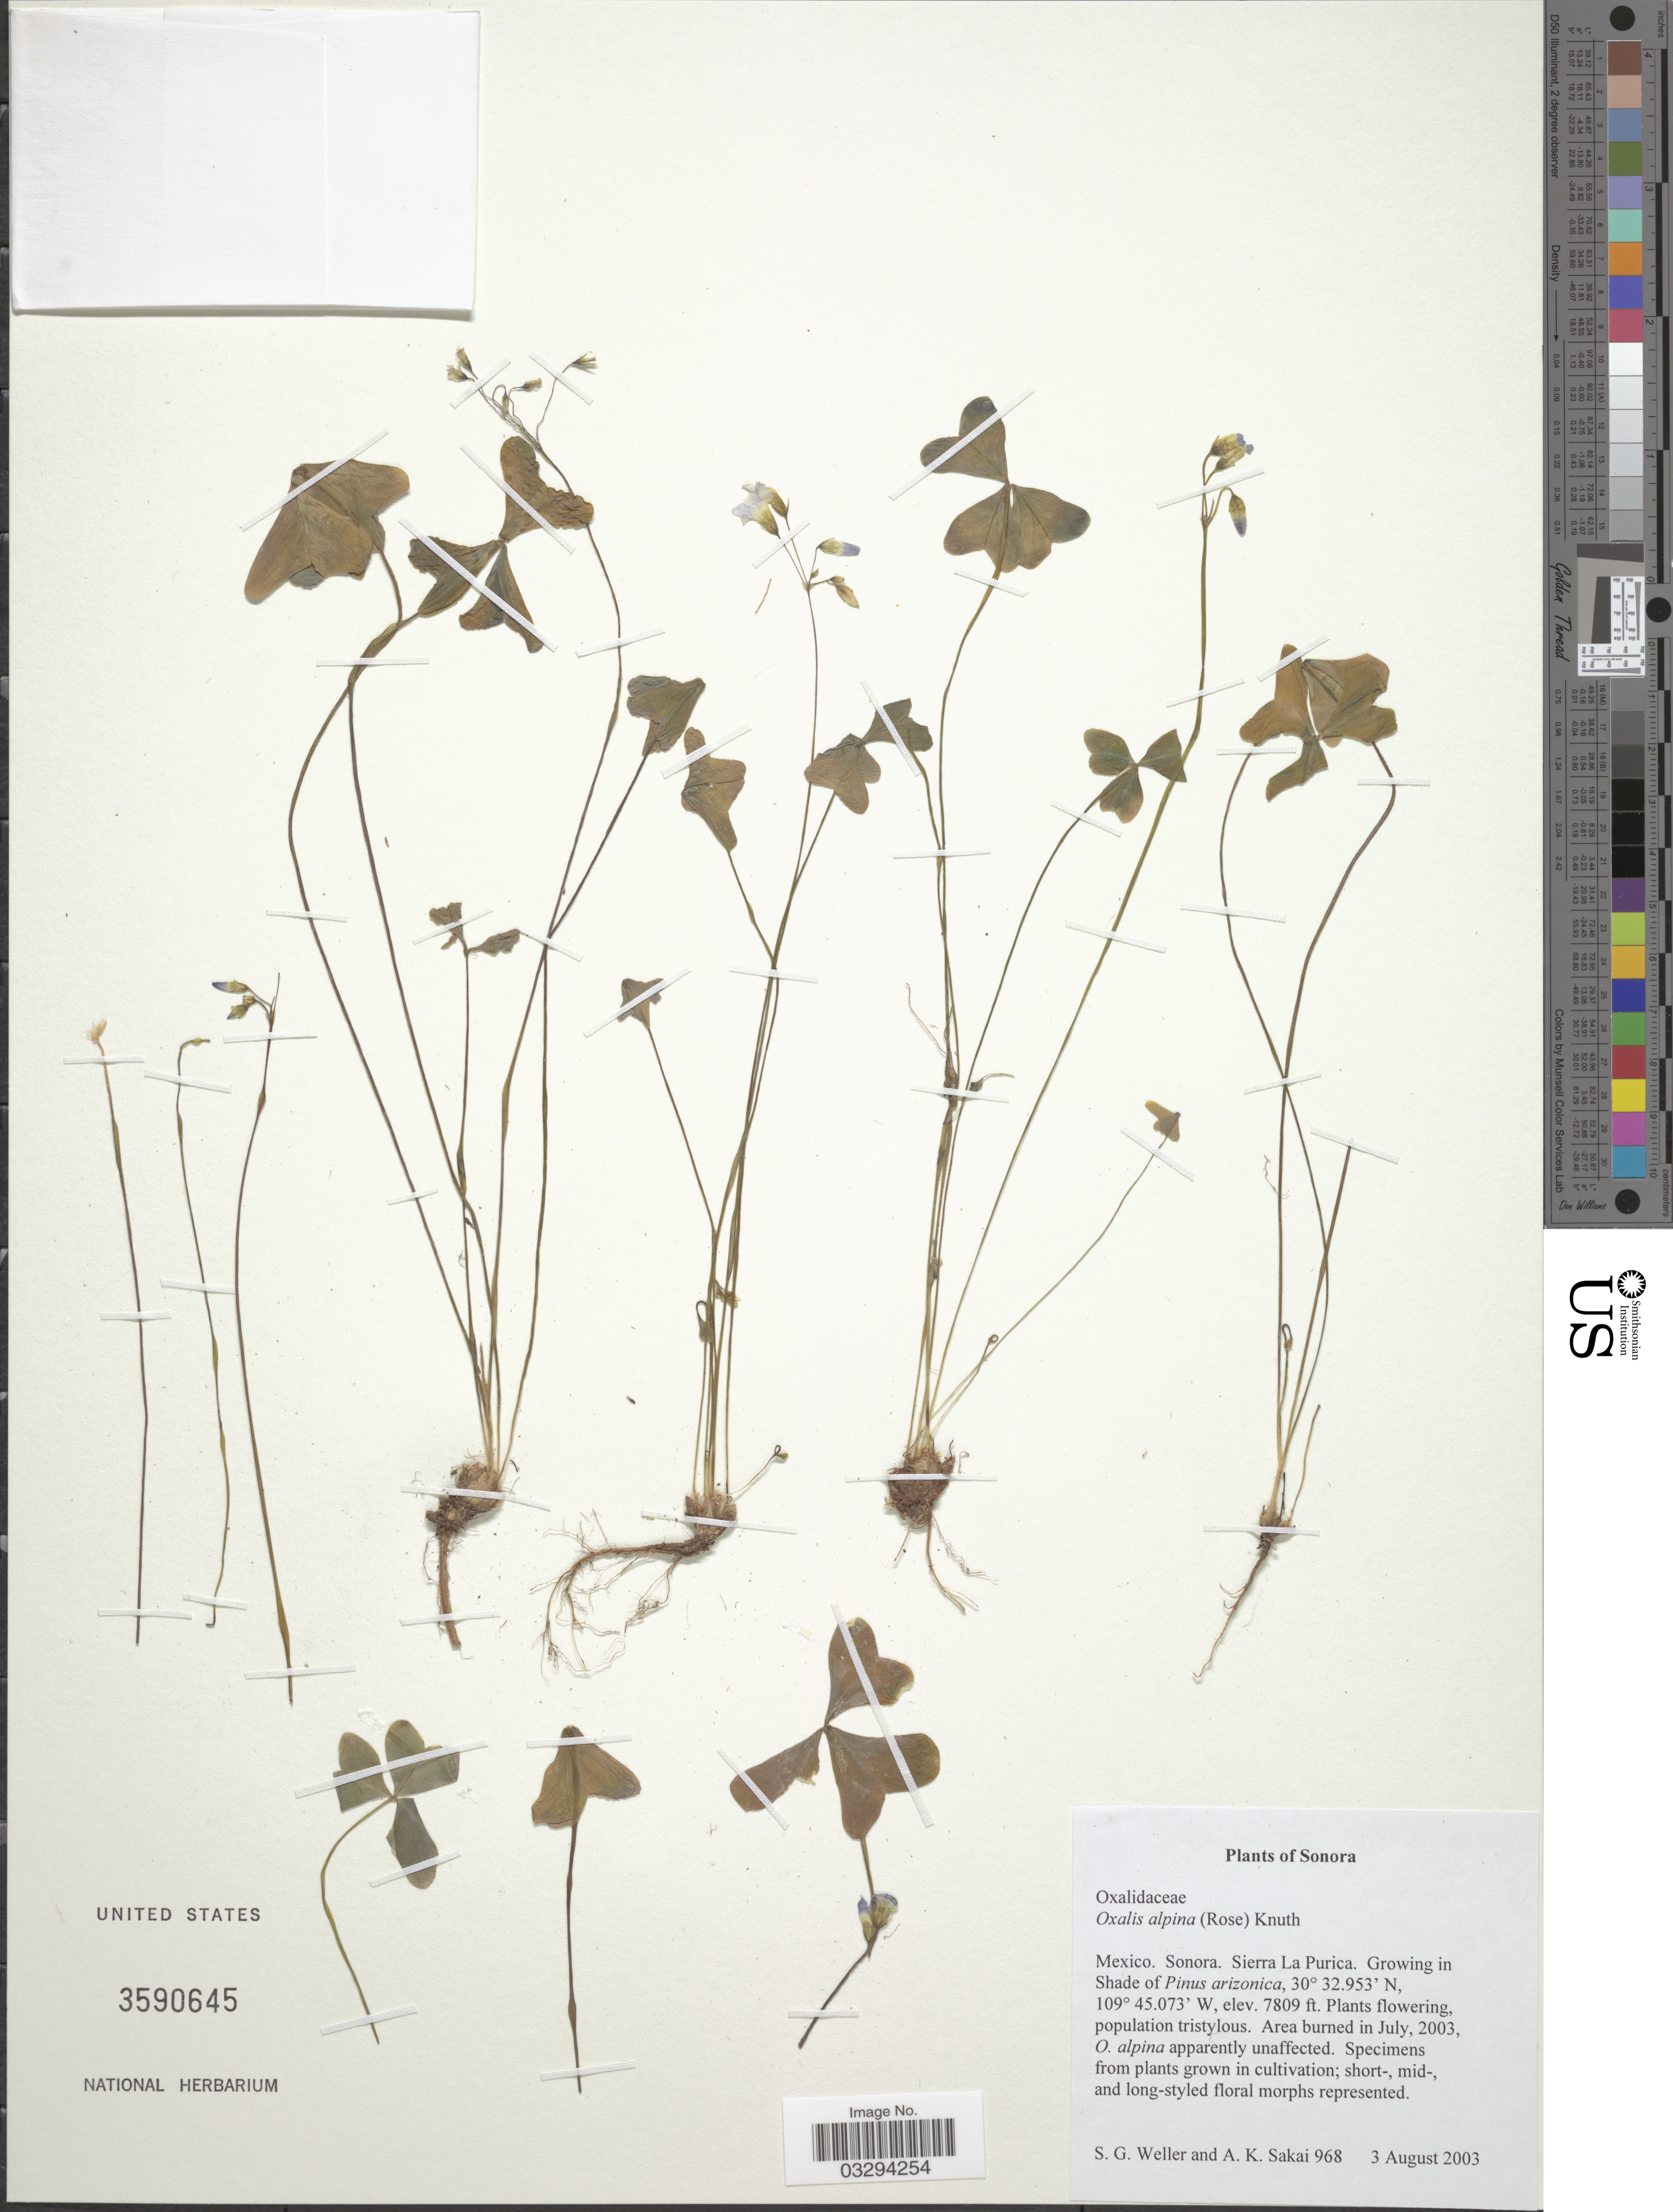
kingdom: Plantae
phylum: Tracheophyta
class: Magnoliopsida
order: Oxalidales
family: Oxalidaceae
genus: Oxalis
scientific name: Oxalis alpina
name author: (Rose) R. Knuth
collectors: S. G. Weller & A. Sakai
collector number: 968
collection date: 2003-08-03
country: Mexico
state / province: Sonora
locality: Sierra La Purica.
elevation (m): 2380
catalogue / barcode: US 3590645